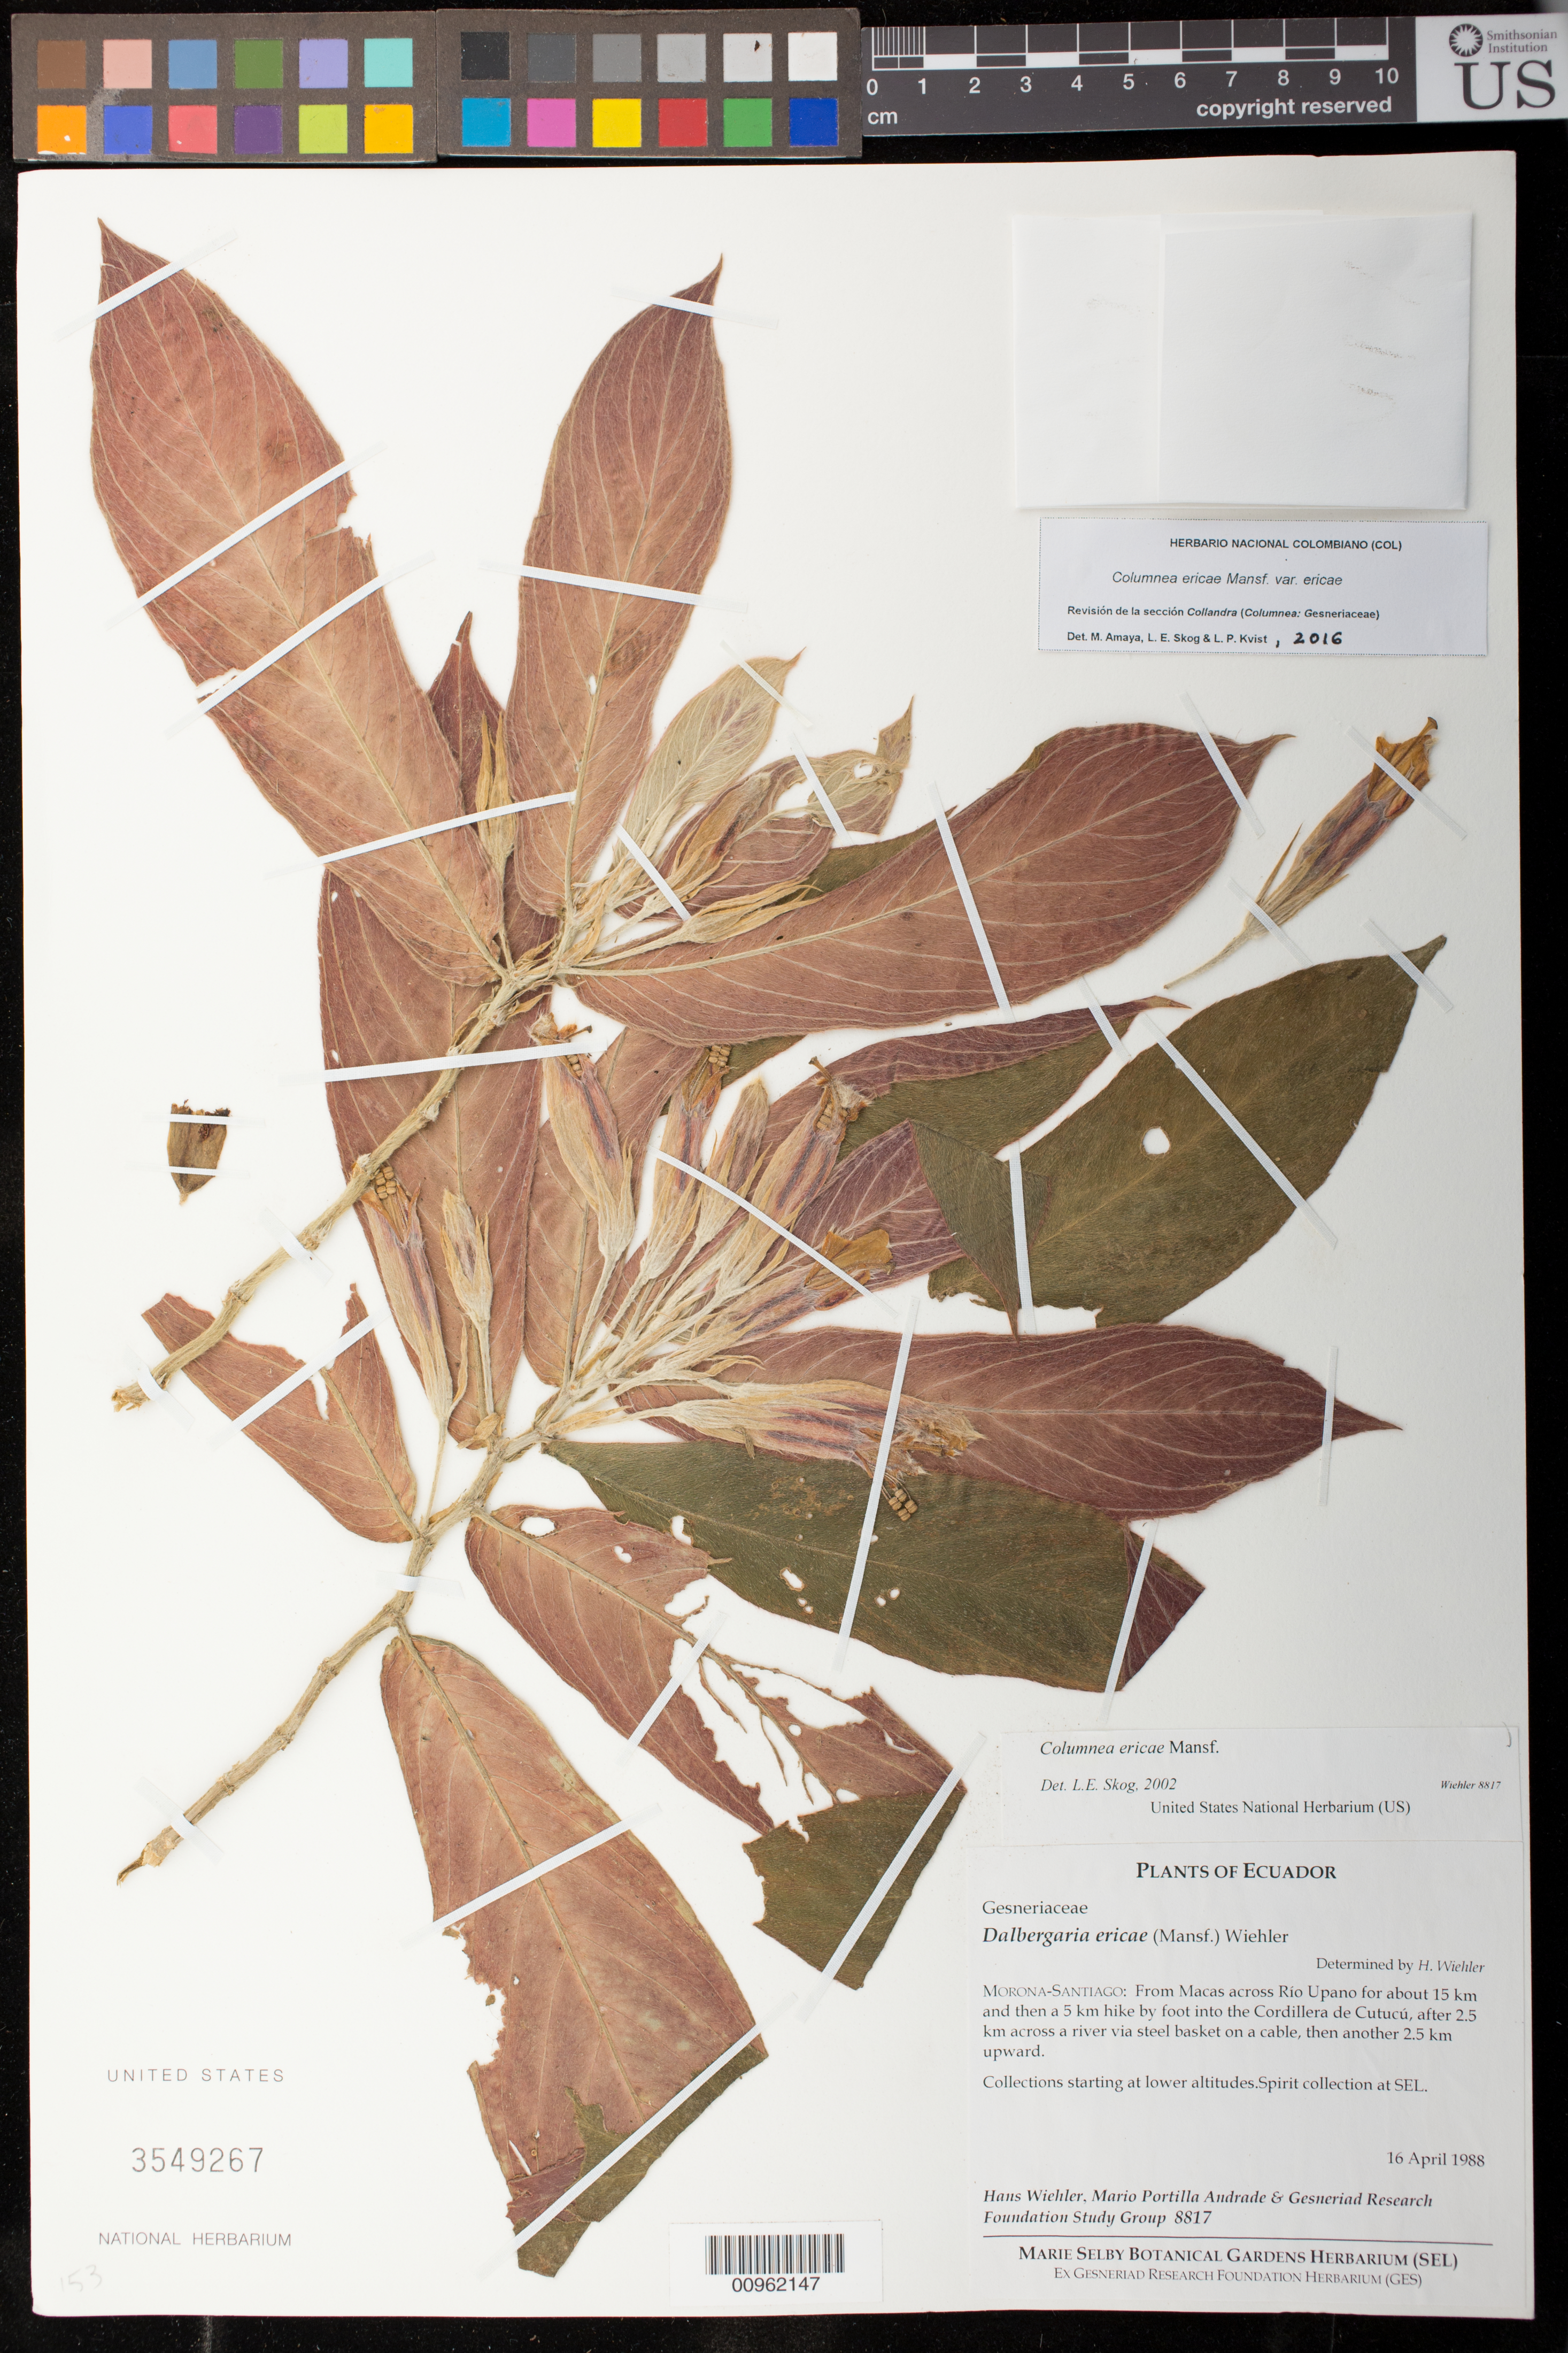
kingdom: Plantae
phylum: Tracheophyta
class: Magnoliopsida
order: Lamiales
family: Gesneriaceae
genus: Columnea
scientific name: Columnea ericae var. ericae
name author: Mansf.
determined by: Amaya-Márquez, M.; Skog, Laurence E.; Kvist, L. P.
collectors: H. J. Wiehler, M. Portilla Andrade & GRF Study Group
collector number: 8817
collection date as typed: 16 Apr 1988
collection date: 1988-04-16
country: Ecuador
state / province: Morona-Santiago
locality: Morona-Santiago: from Macas across Rio Upano for about 15 km and then a 5 km hike by foot into the Cordillera de Cutucú, after 2.5 km across a river via steel basket on a cable, then another 2.5 km upward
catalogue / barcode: US 3549267